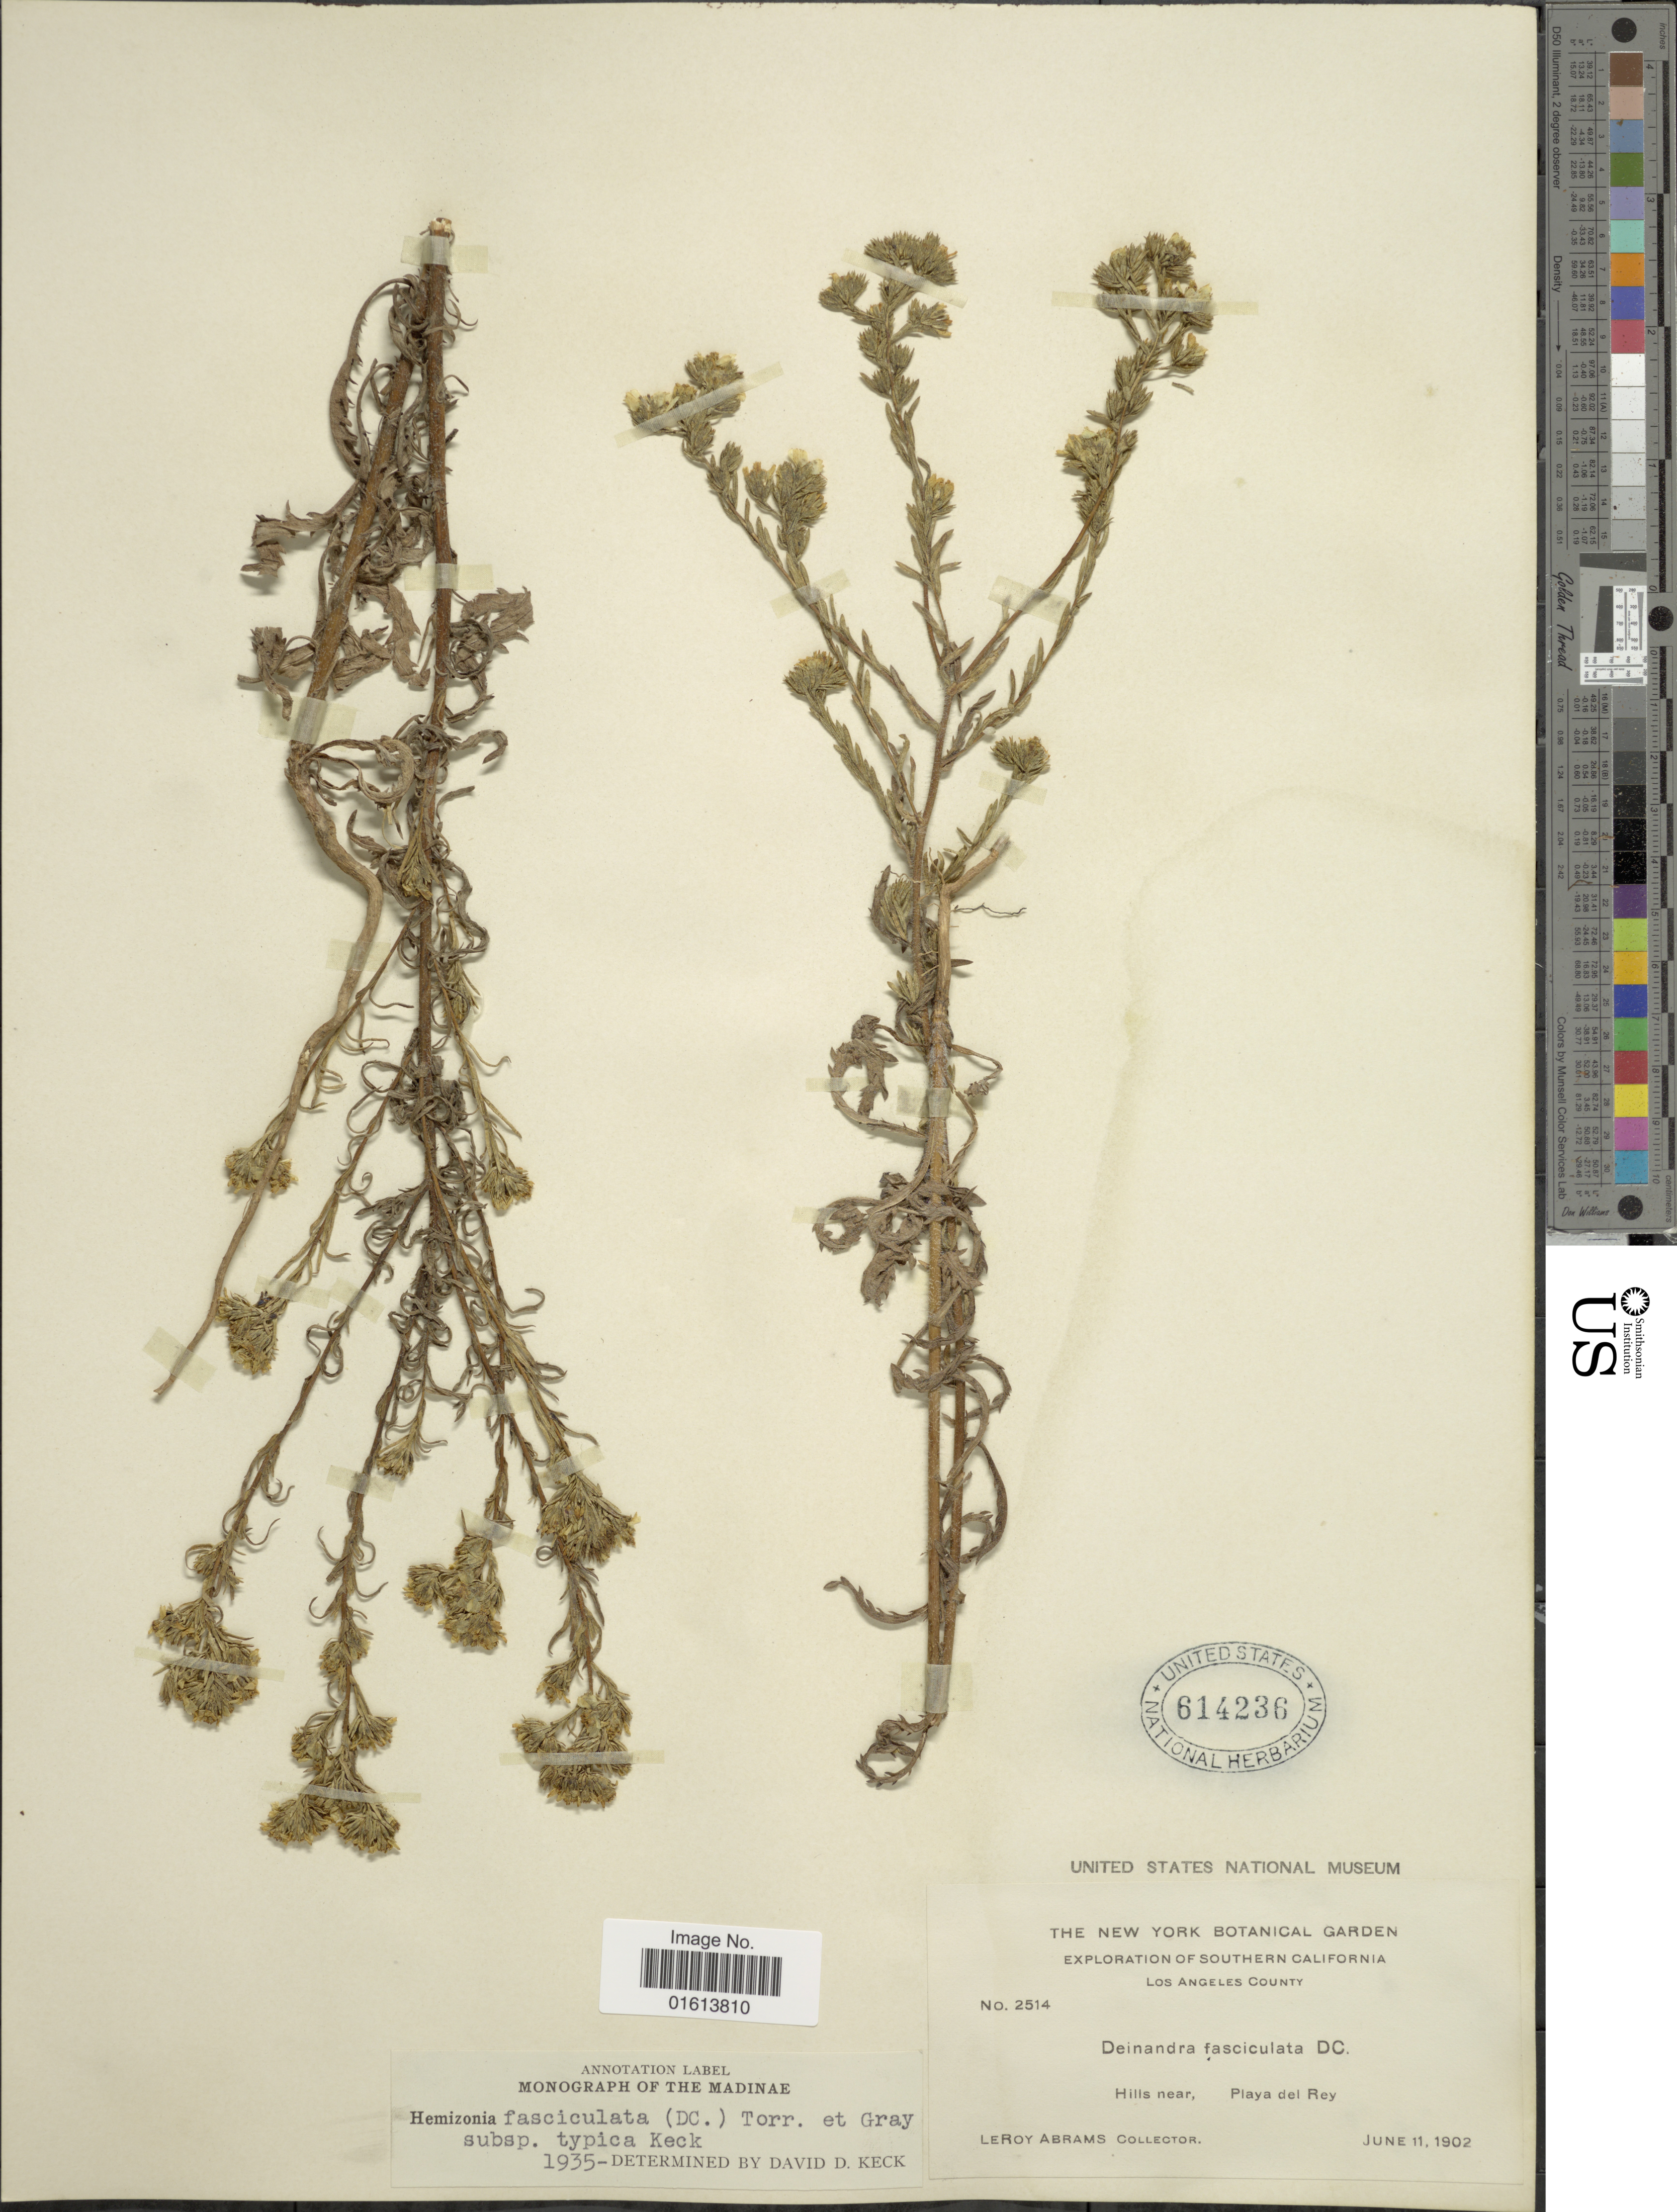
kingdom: Plantae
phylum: Tracheophyta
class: Magnoliopsida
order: Asterales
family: Asteraceae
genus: Deinandra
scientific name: Deinandra fasciculata subsp. fasciculata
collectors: L. Abrams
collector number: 2514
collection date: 1902-06-11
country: United States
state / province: California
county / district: Los Angeles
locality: Southern, California. Los Angeles County. Hills near, Playa del Rey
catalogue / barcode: US 614236